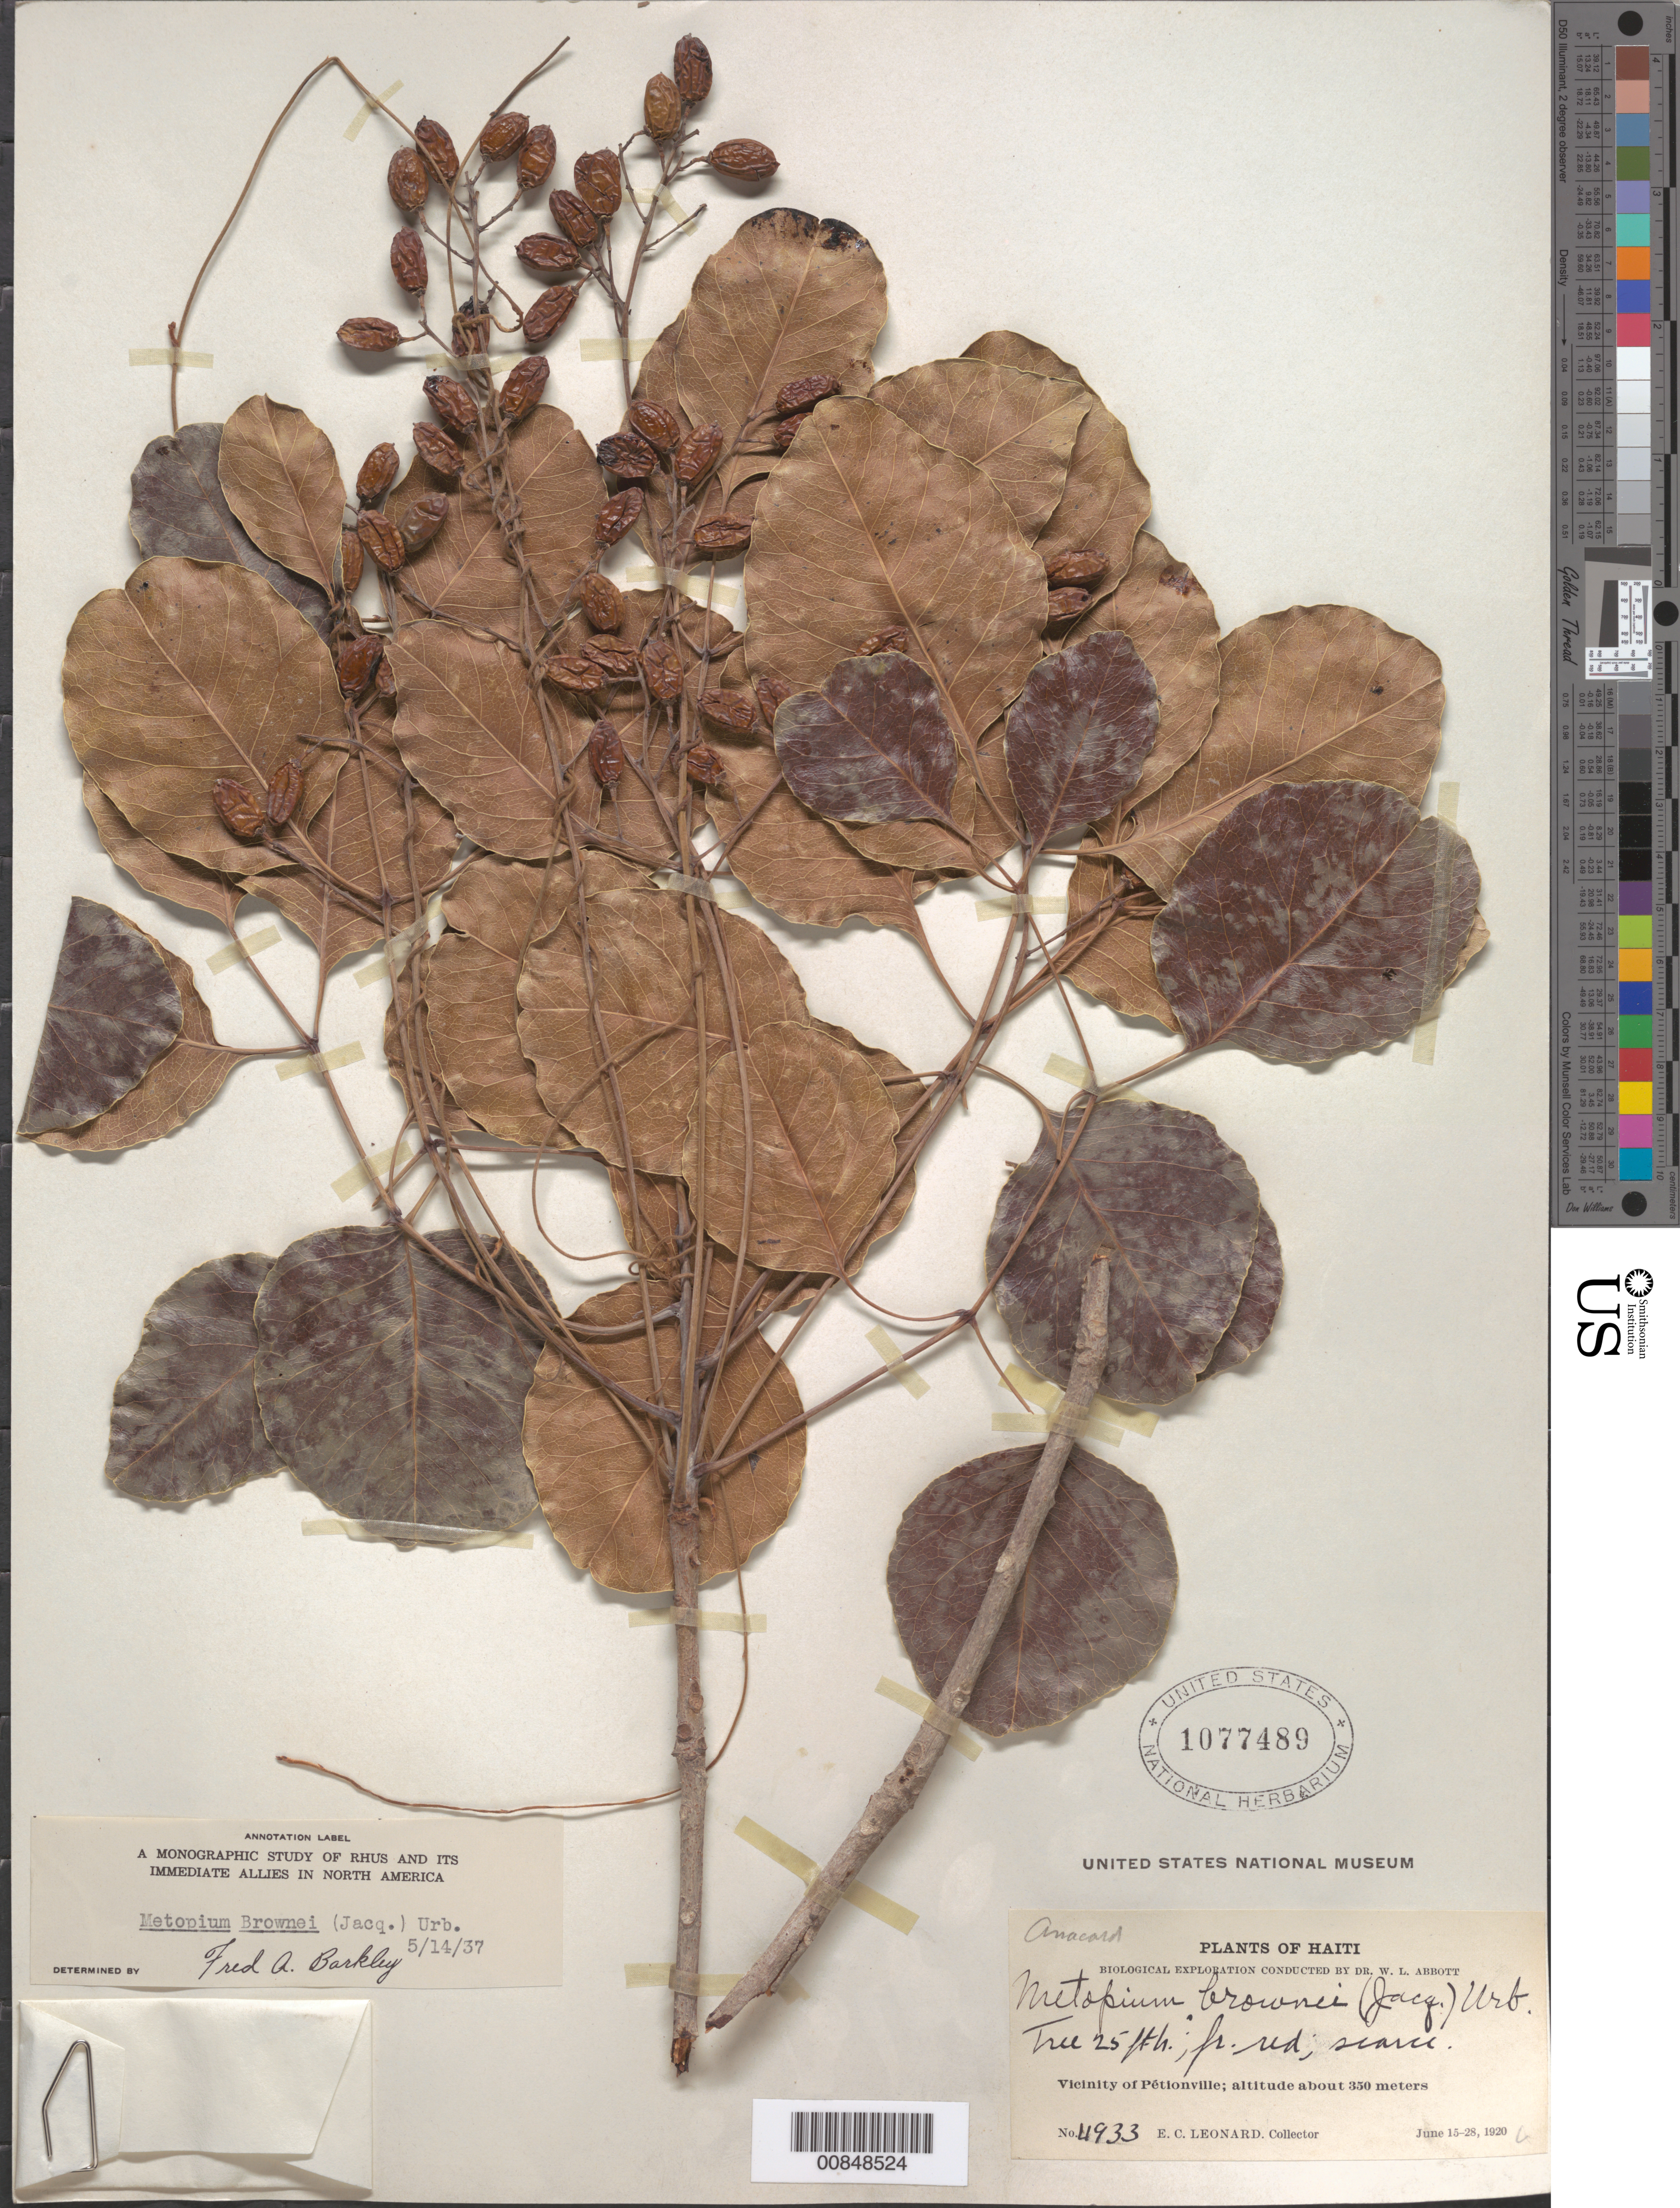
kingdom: Plantae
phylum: Tracheophyta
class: Magnoliopsida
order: Sapindales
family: Anacardiaceae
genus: Metopium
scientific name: Metopium brownei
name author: (Jacq.) Urb.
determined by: Barkley, F. A.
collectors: E. C. Leonard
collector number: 4933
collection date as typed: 15 Jun 1920 to 28 Jun 1920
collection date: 1920-06-15/1920-06-28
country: Haiti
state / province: Ouest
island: Hispaniola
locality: Vicinity of Pétionville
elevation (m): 350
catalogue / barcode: US 1077489